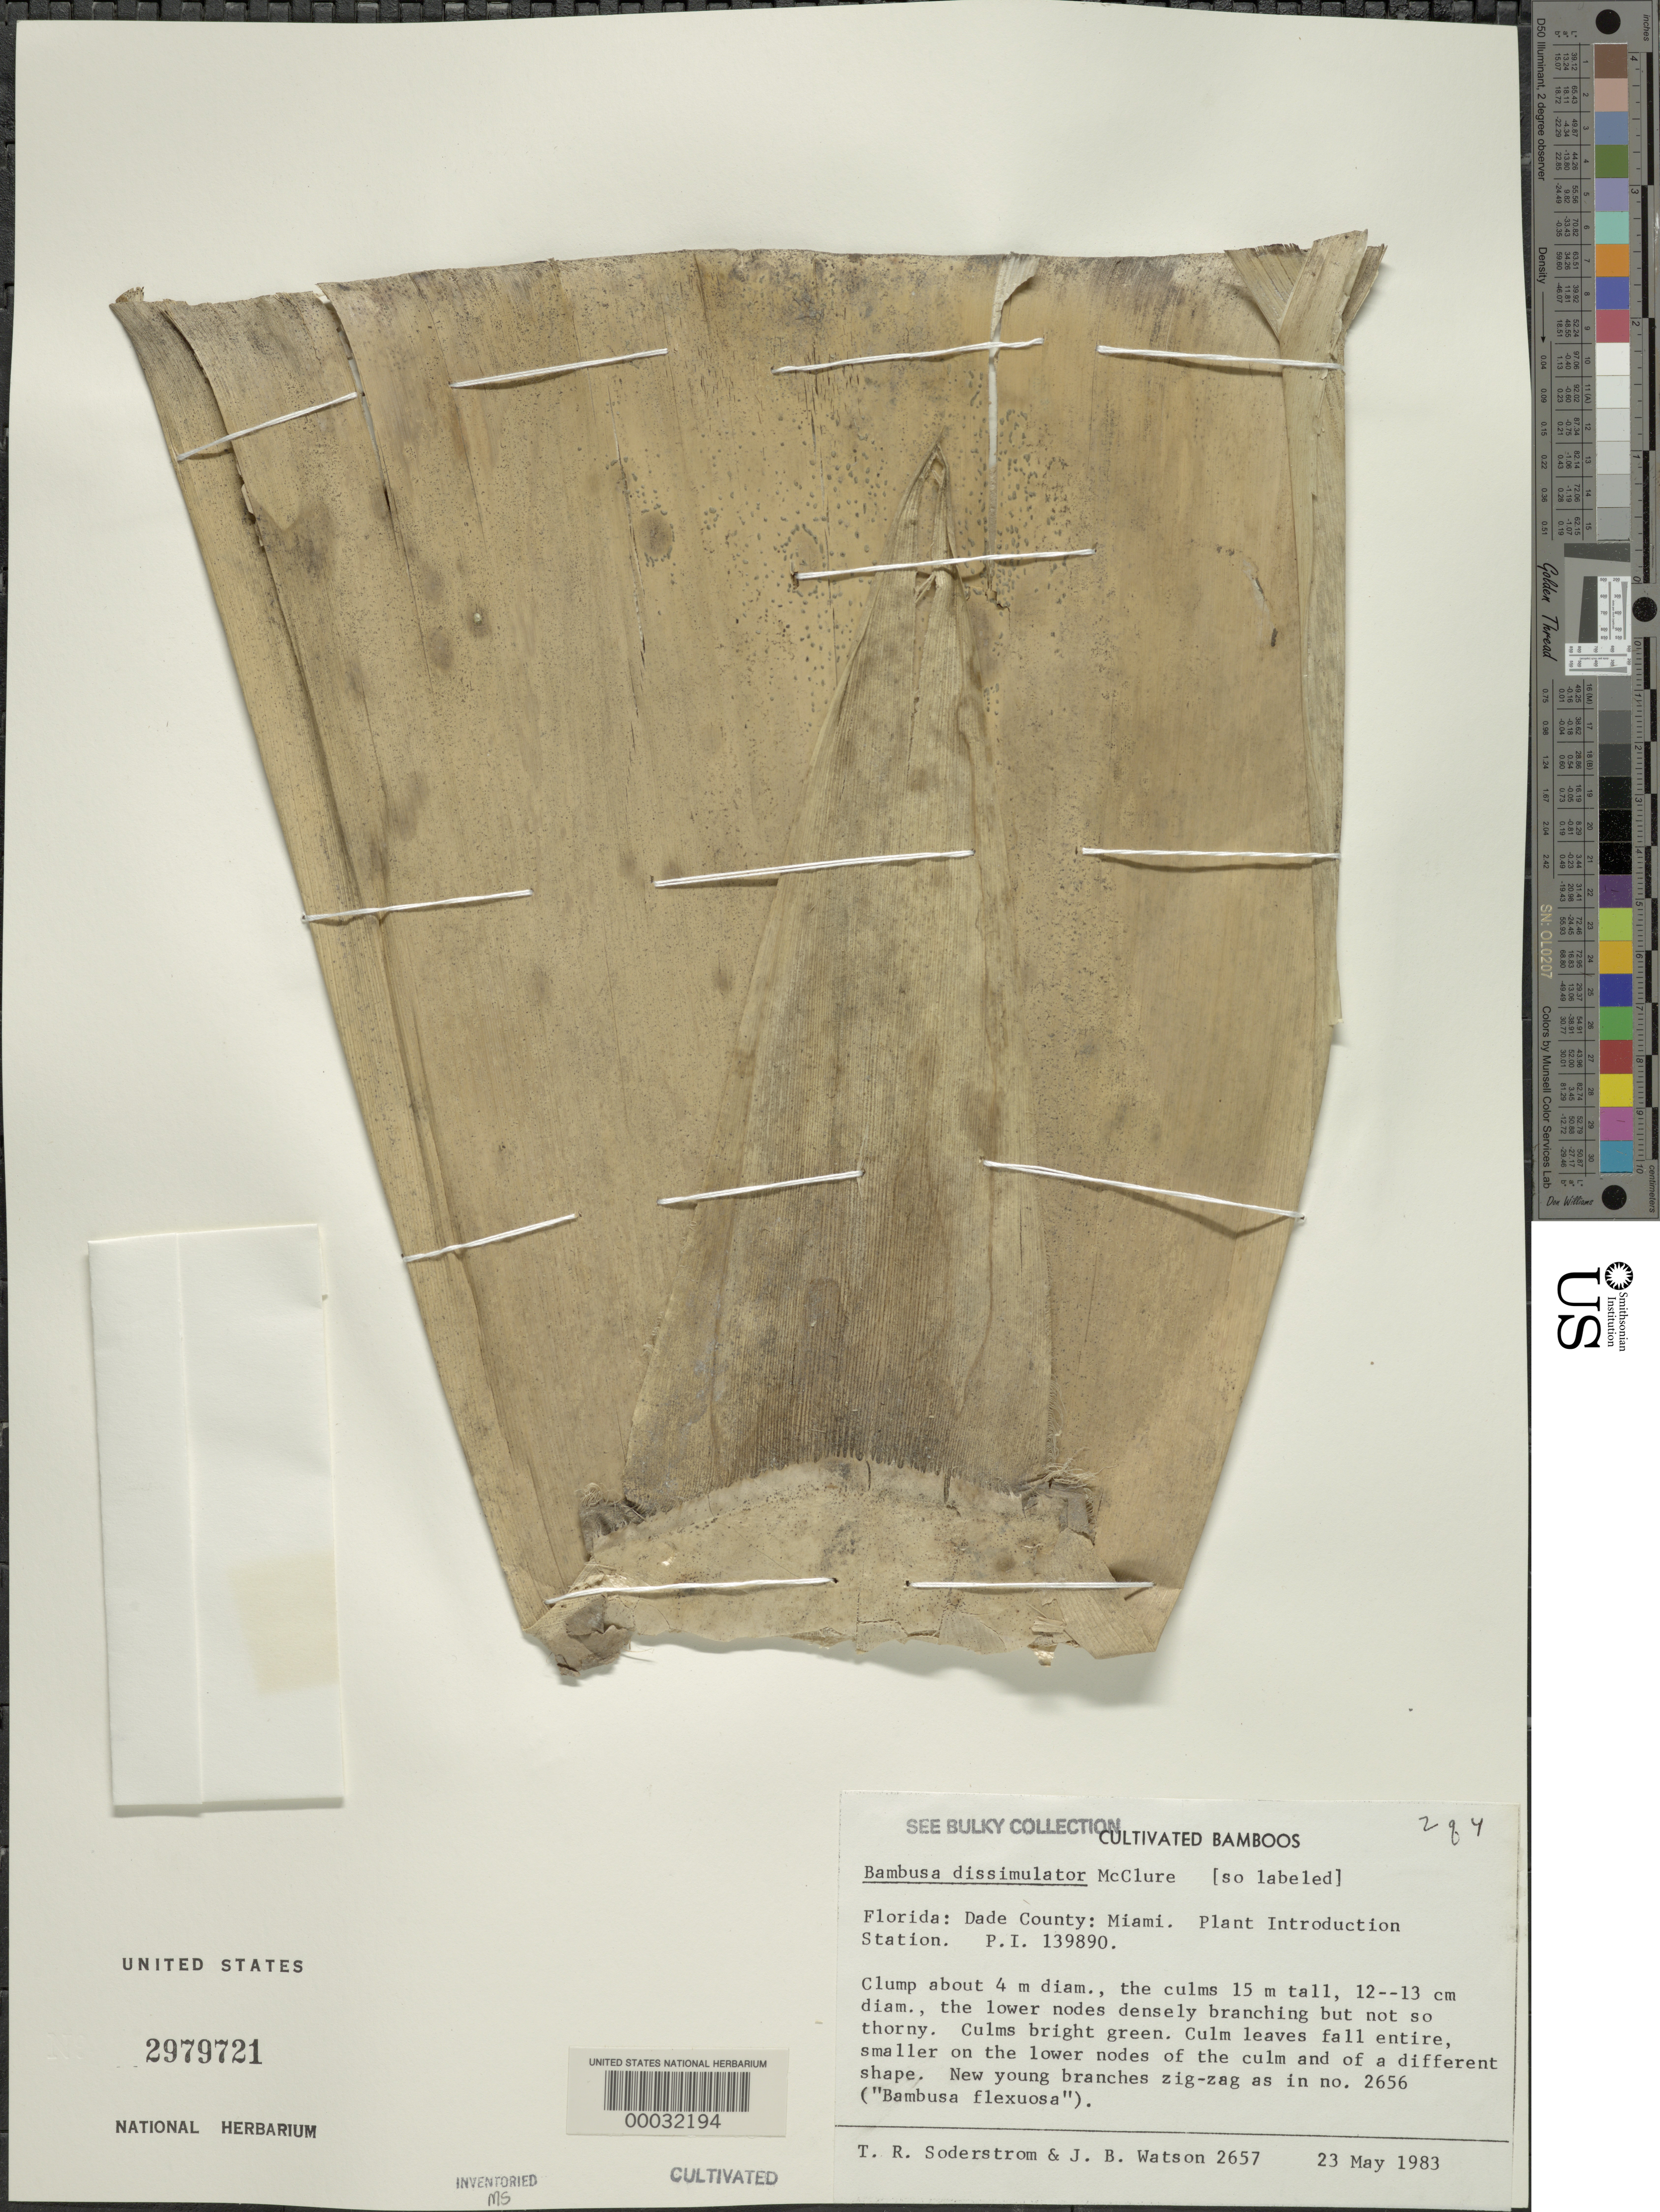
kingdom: Plantae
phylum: Tracheophyta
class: Liliopsida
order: Poales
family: Poaceae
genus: Bambusa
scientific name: Bambusa dissimulator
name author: McClure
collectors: T. R. Soderstrom & J. B. Watson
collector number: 2657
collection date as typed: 23 May 1983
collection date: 1983-05-23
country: United States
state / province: Florida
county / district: Dade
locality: Plant Introduction Station-Miami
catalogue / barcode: US 2979721